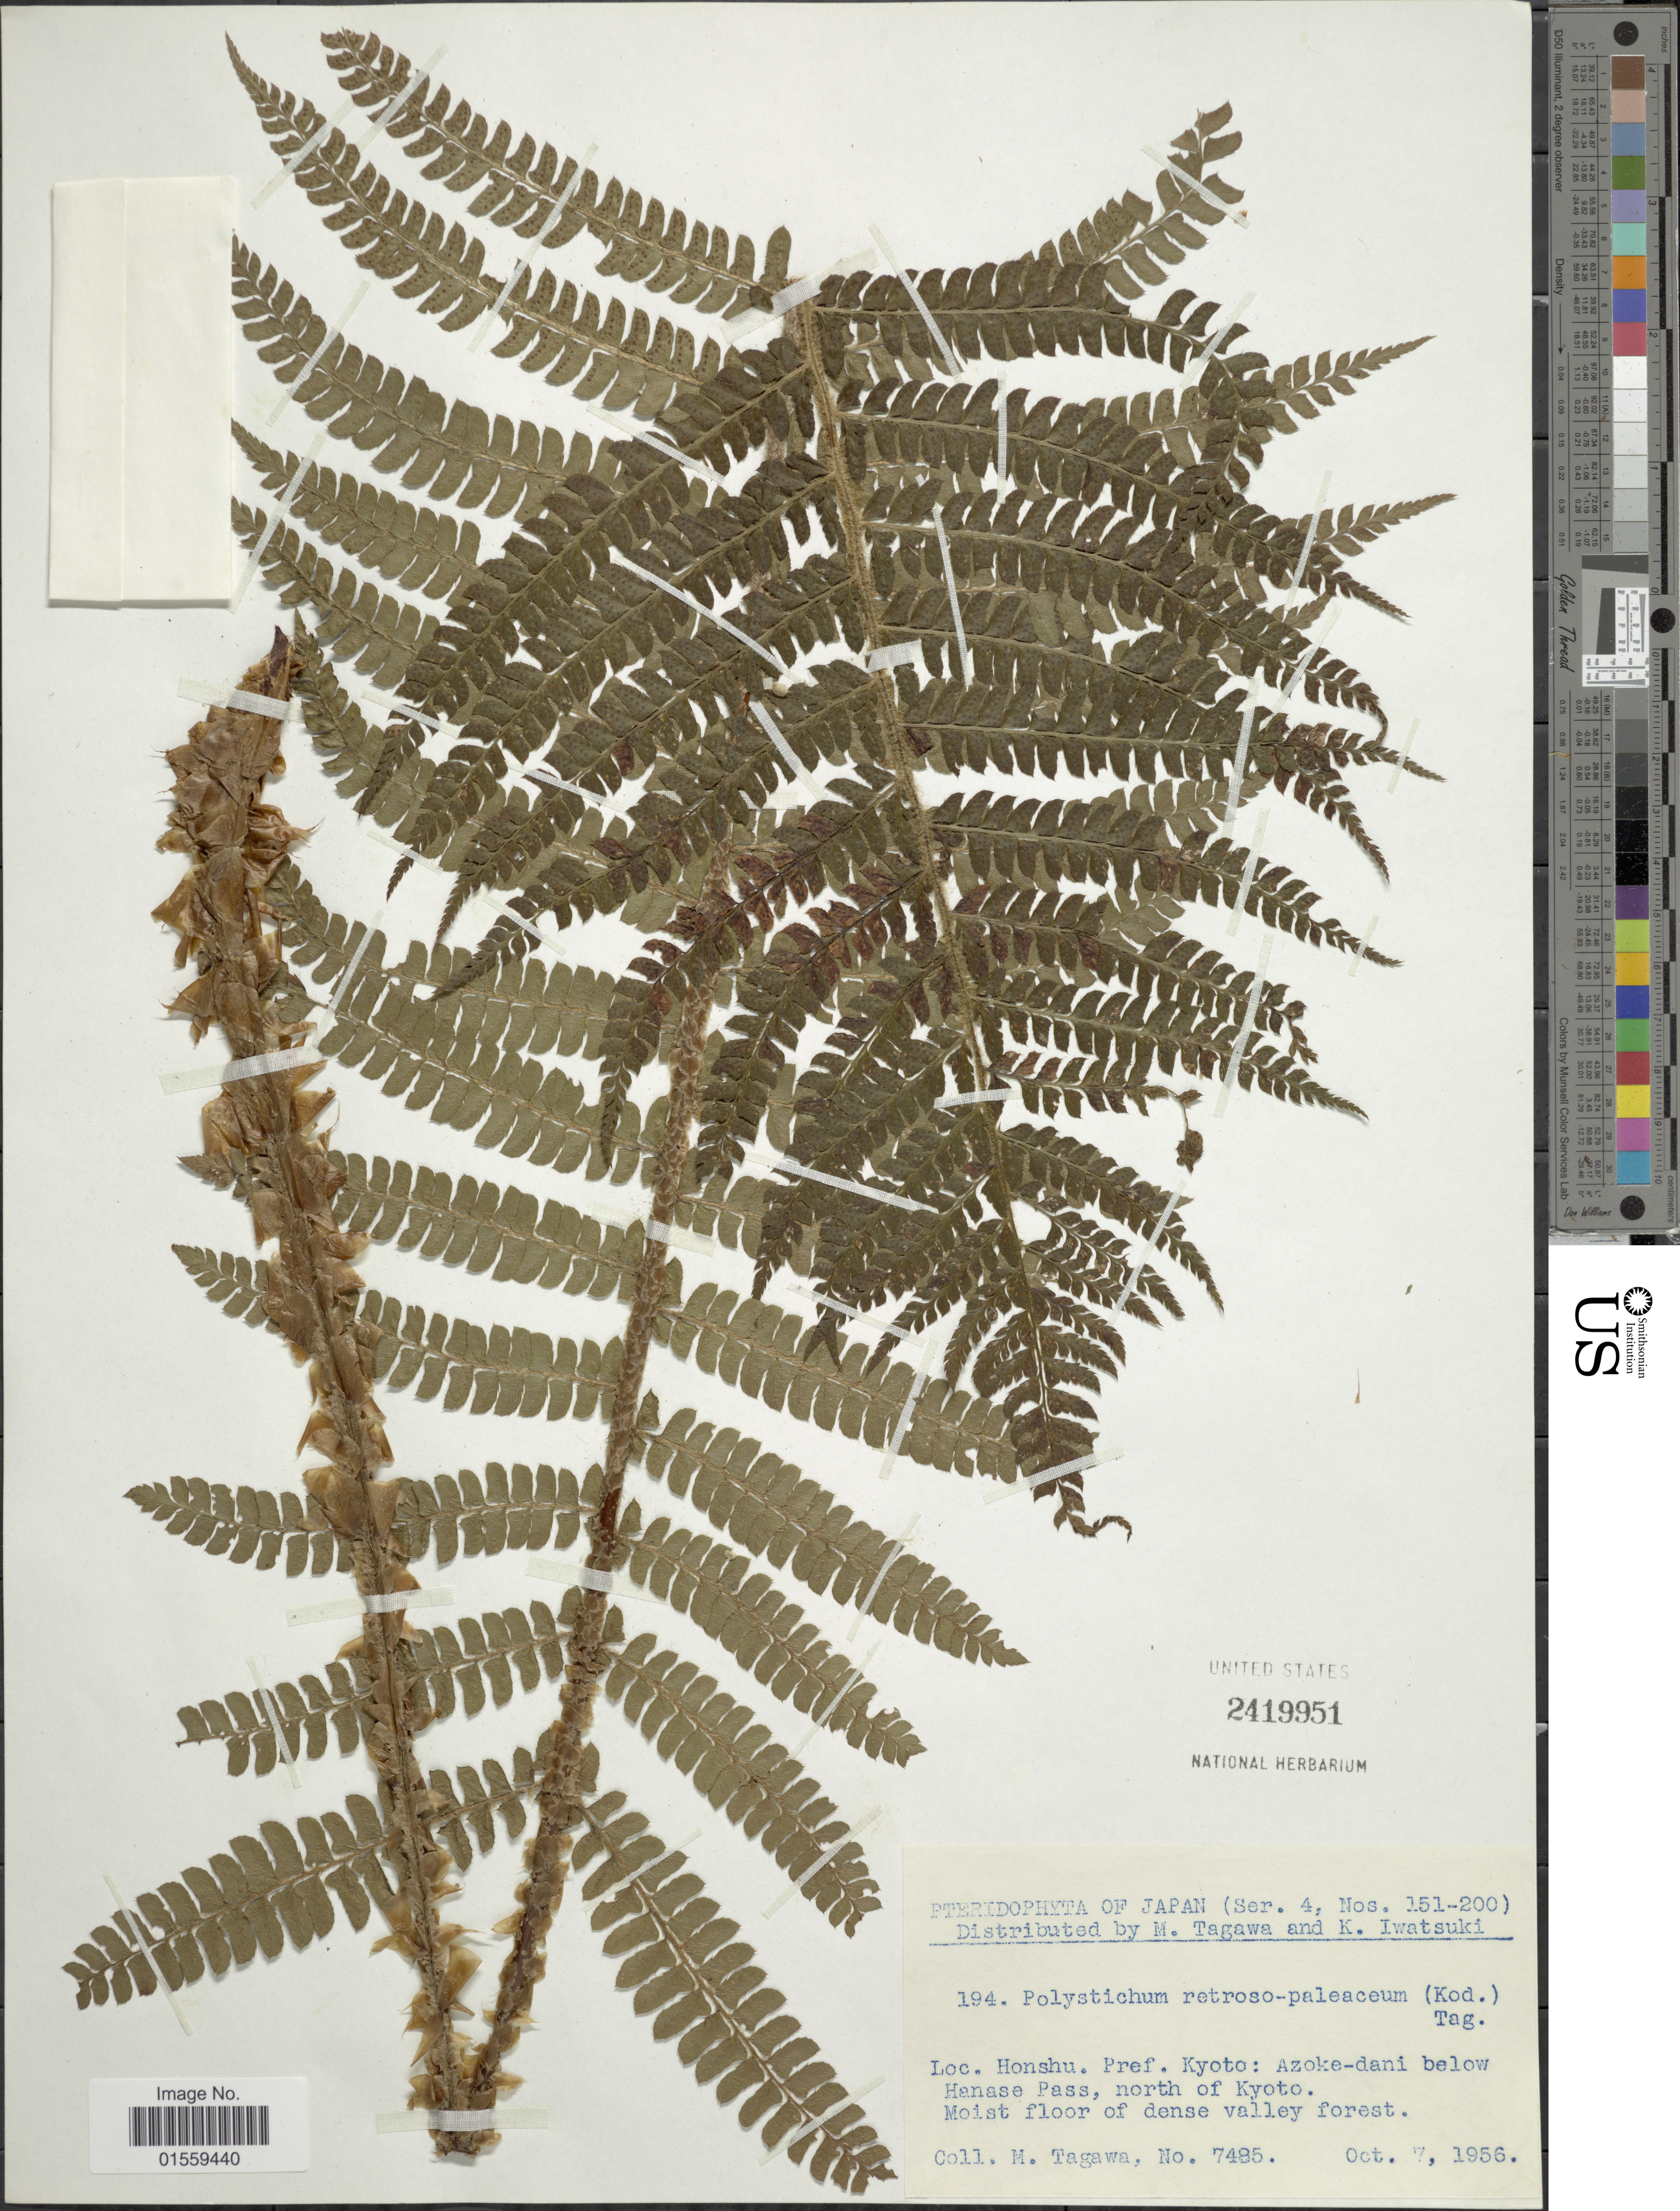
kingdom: Plantae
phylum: Tracheophyta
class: Polypodiopsida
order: Polypodiales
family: Dryopteridaceae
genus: Polystichum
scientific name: Polystichum retrosopaleaceum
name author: (Kodama) Tagawa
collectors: M. Tagawa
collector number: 7485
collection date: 1956-10-07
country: Japan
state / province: Kyoto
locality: Honshu: Azoke-dano below Hanase Pass, north of Kyoto, Moist floor of dense valley forest.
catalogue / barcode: US 2419951